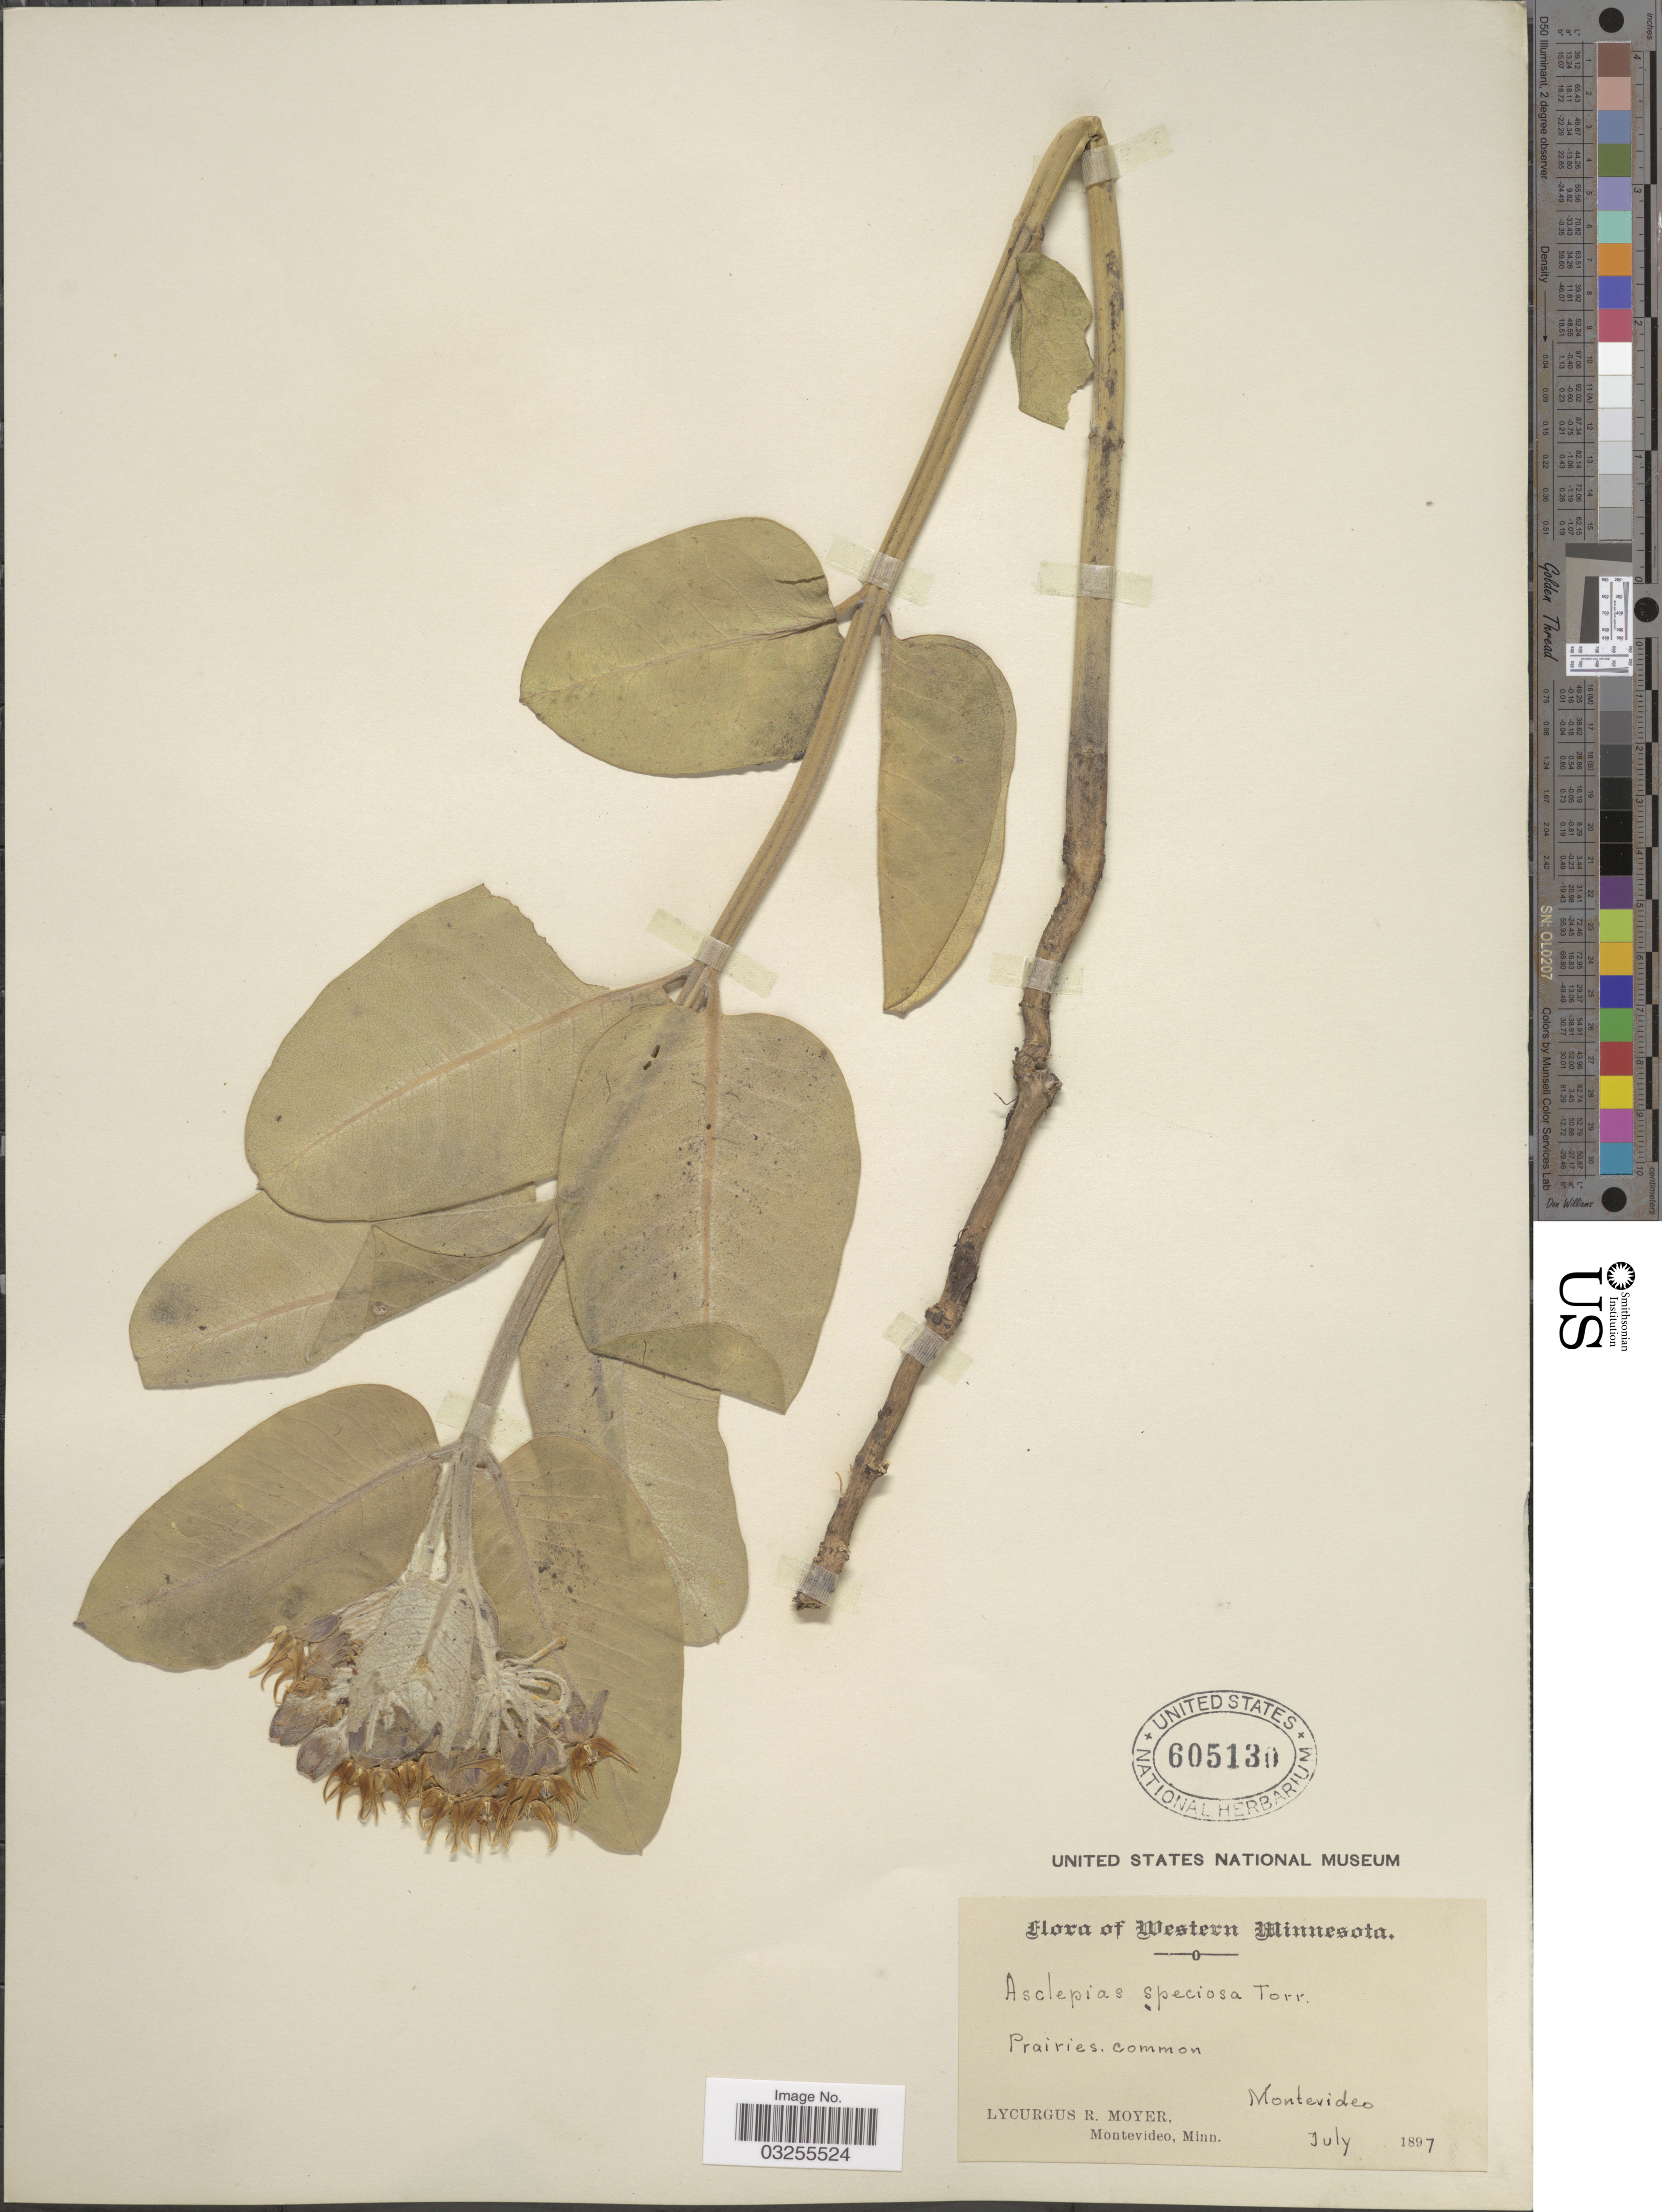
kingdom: Plantae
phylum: Tracheophyta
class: Magnoliopsida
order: Gentianales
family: Apocynaceae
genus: Asclepias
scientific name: Asclepias speciosa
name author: Torr.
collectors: L. Moyer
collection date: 1897-07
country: United States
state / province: Minnesota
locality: Montevideo.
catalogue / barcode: US 605130